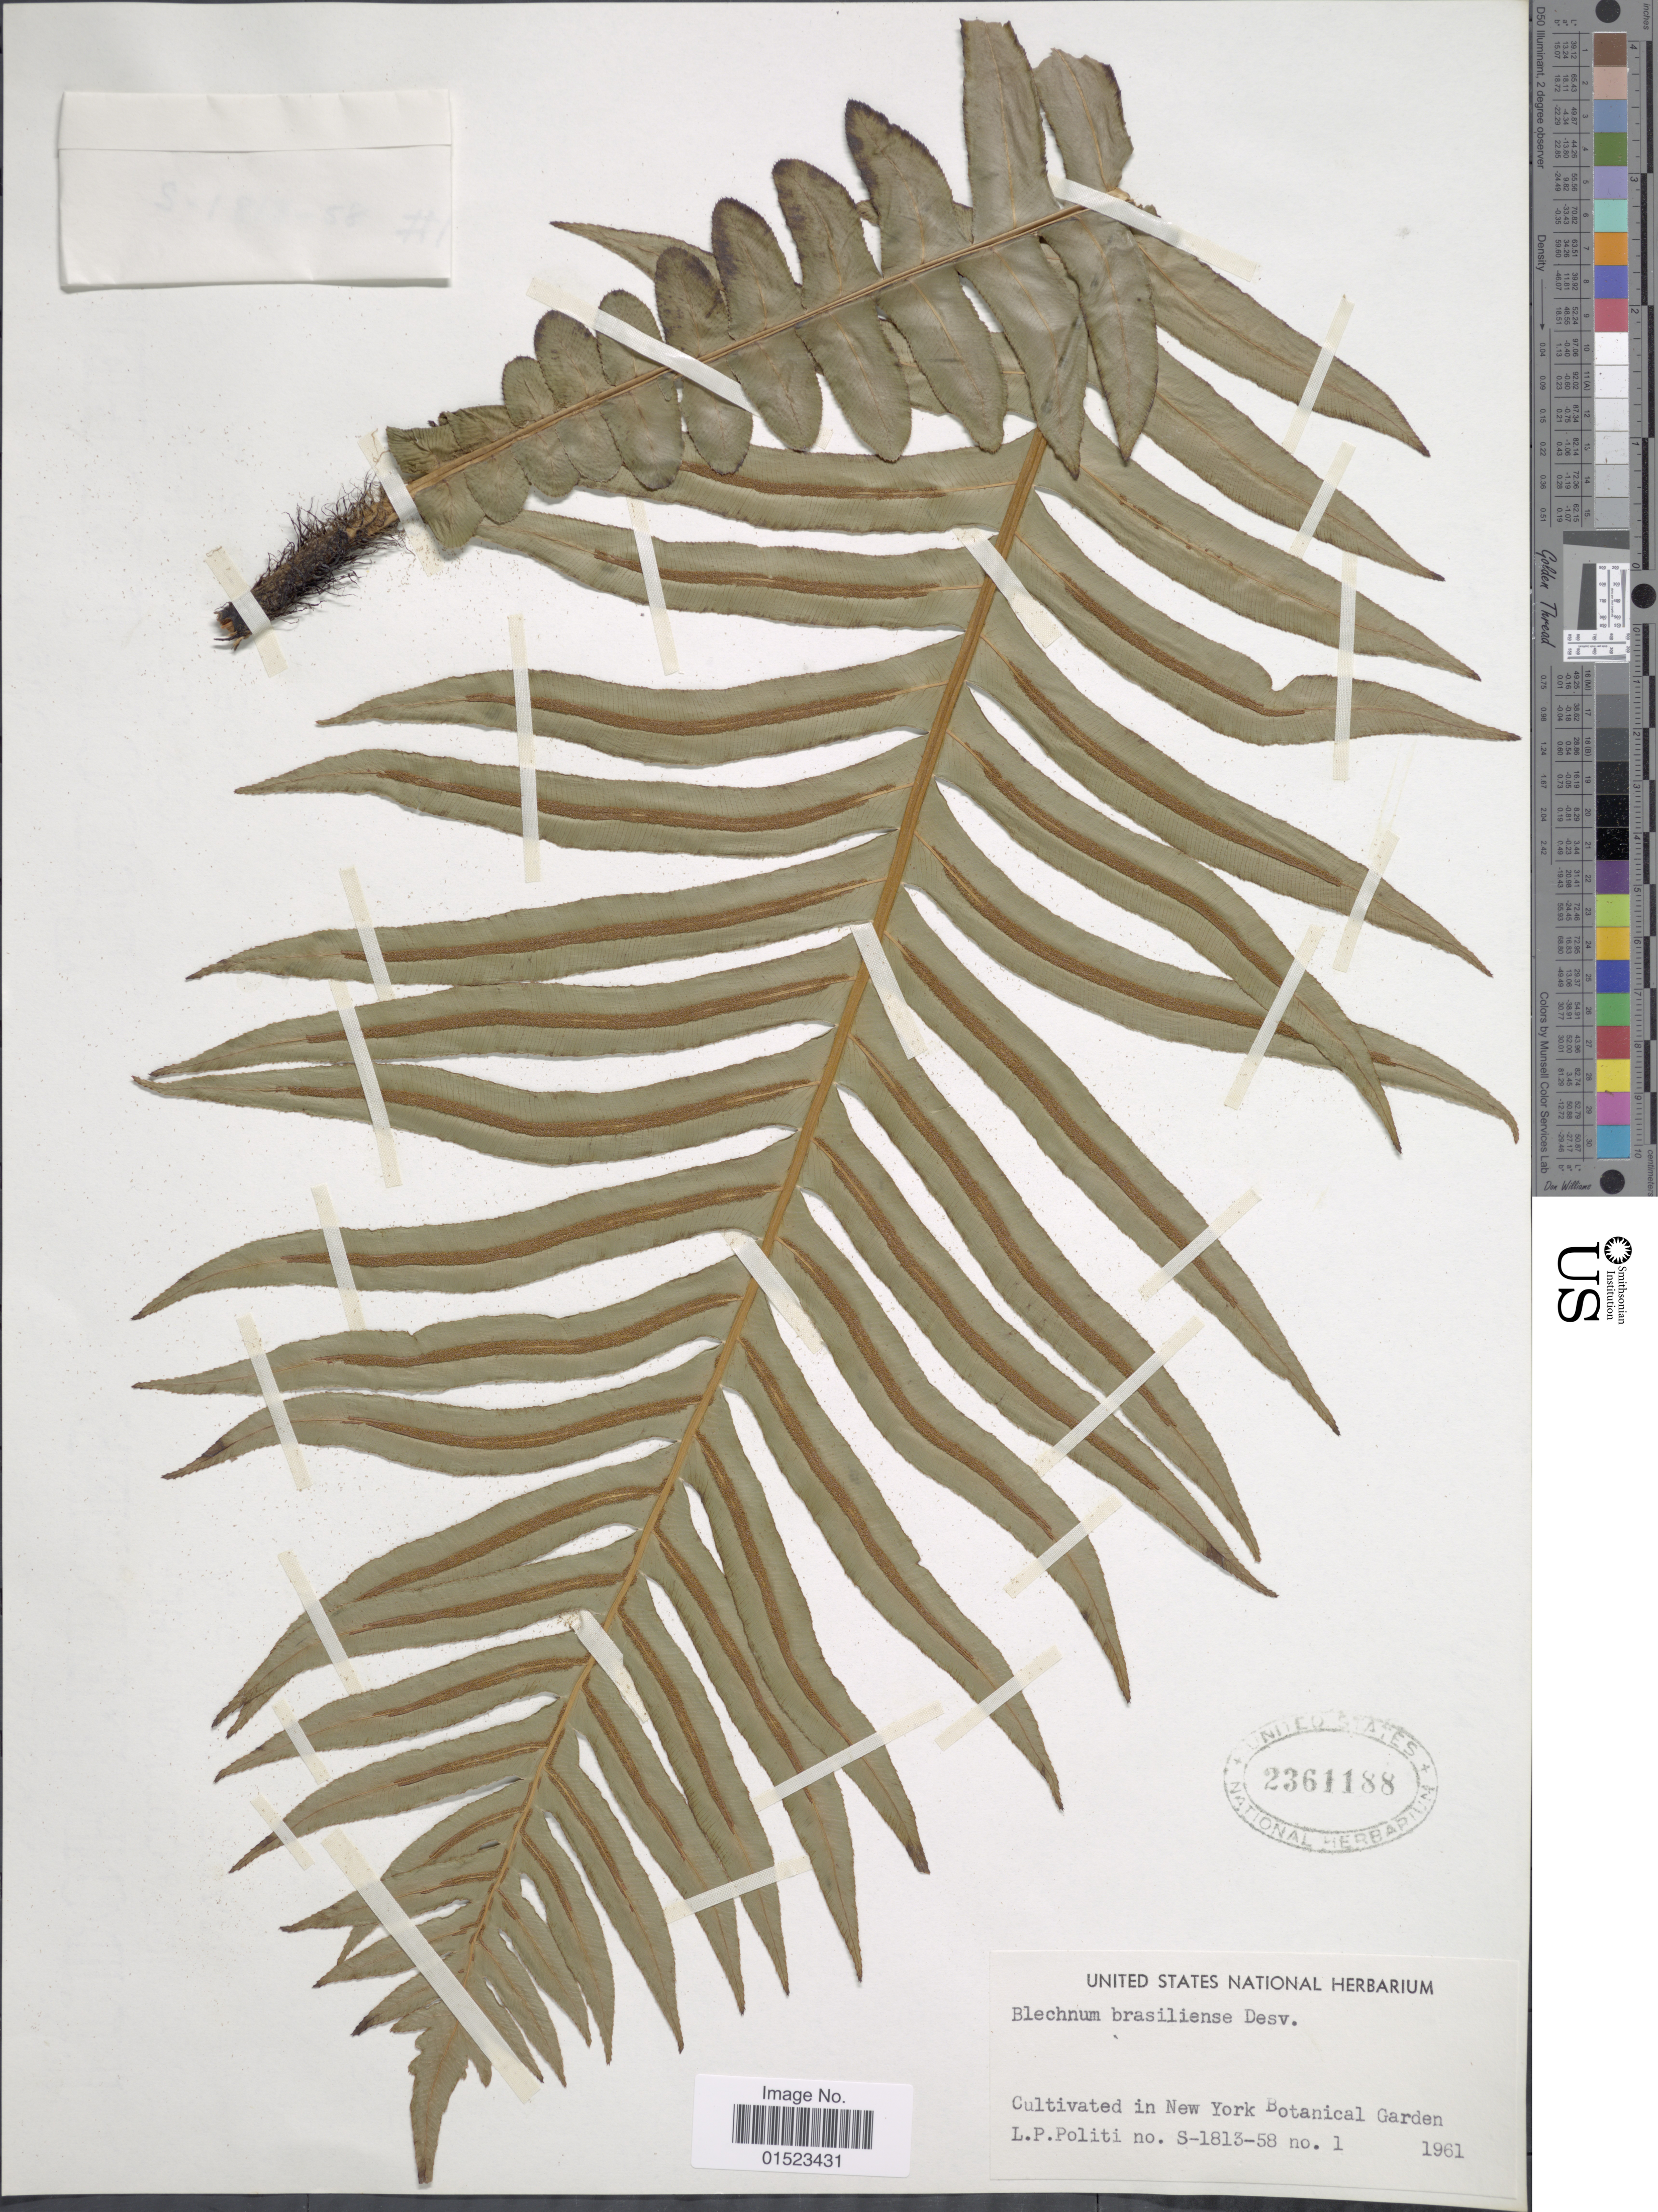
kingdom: Plantae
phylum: Tracheophyta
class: Polypodiopsida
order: Polypodiales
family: Blechnaceae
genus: Blechnum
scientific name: Blechnum brasiliense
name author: Desv.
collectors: L. Politi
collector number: S-1813-58/1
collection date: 1961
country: United States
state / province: New York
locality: New York Botanical Garden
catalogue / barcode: US 2361188